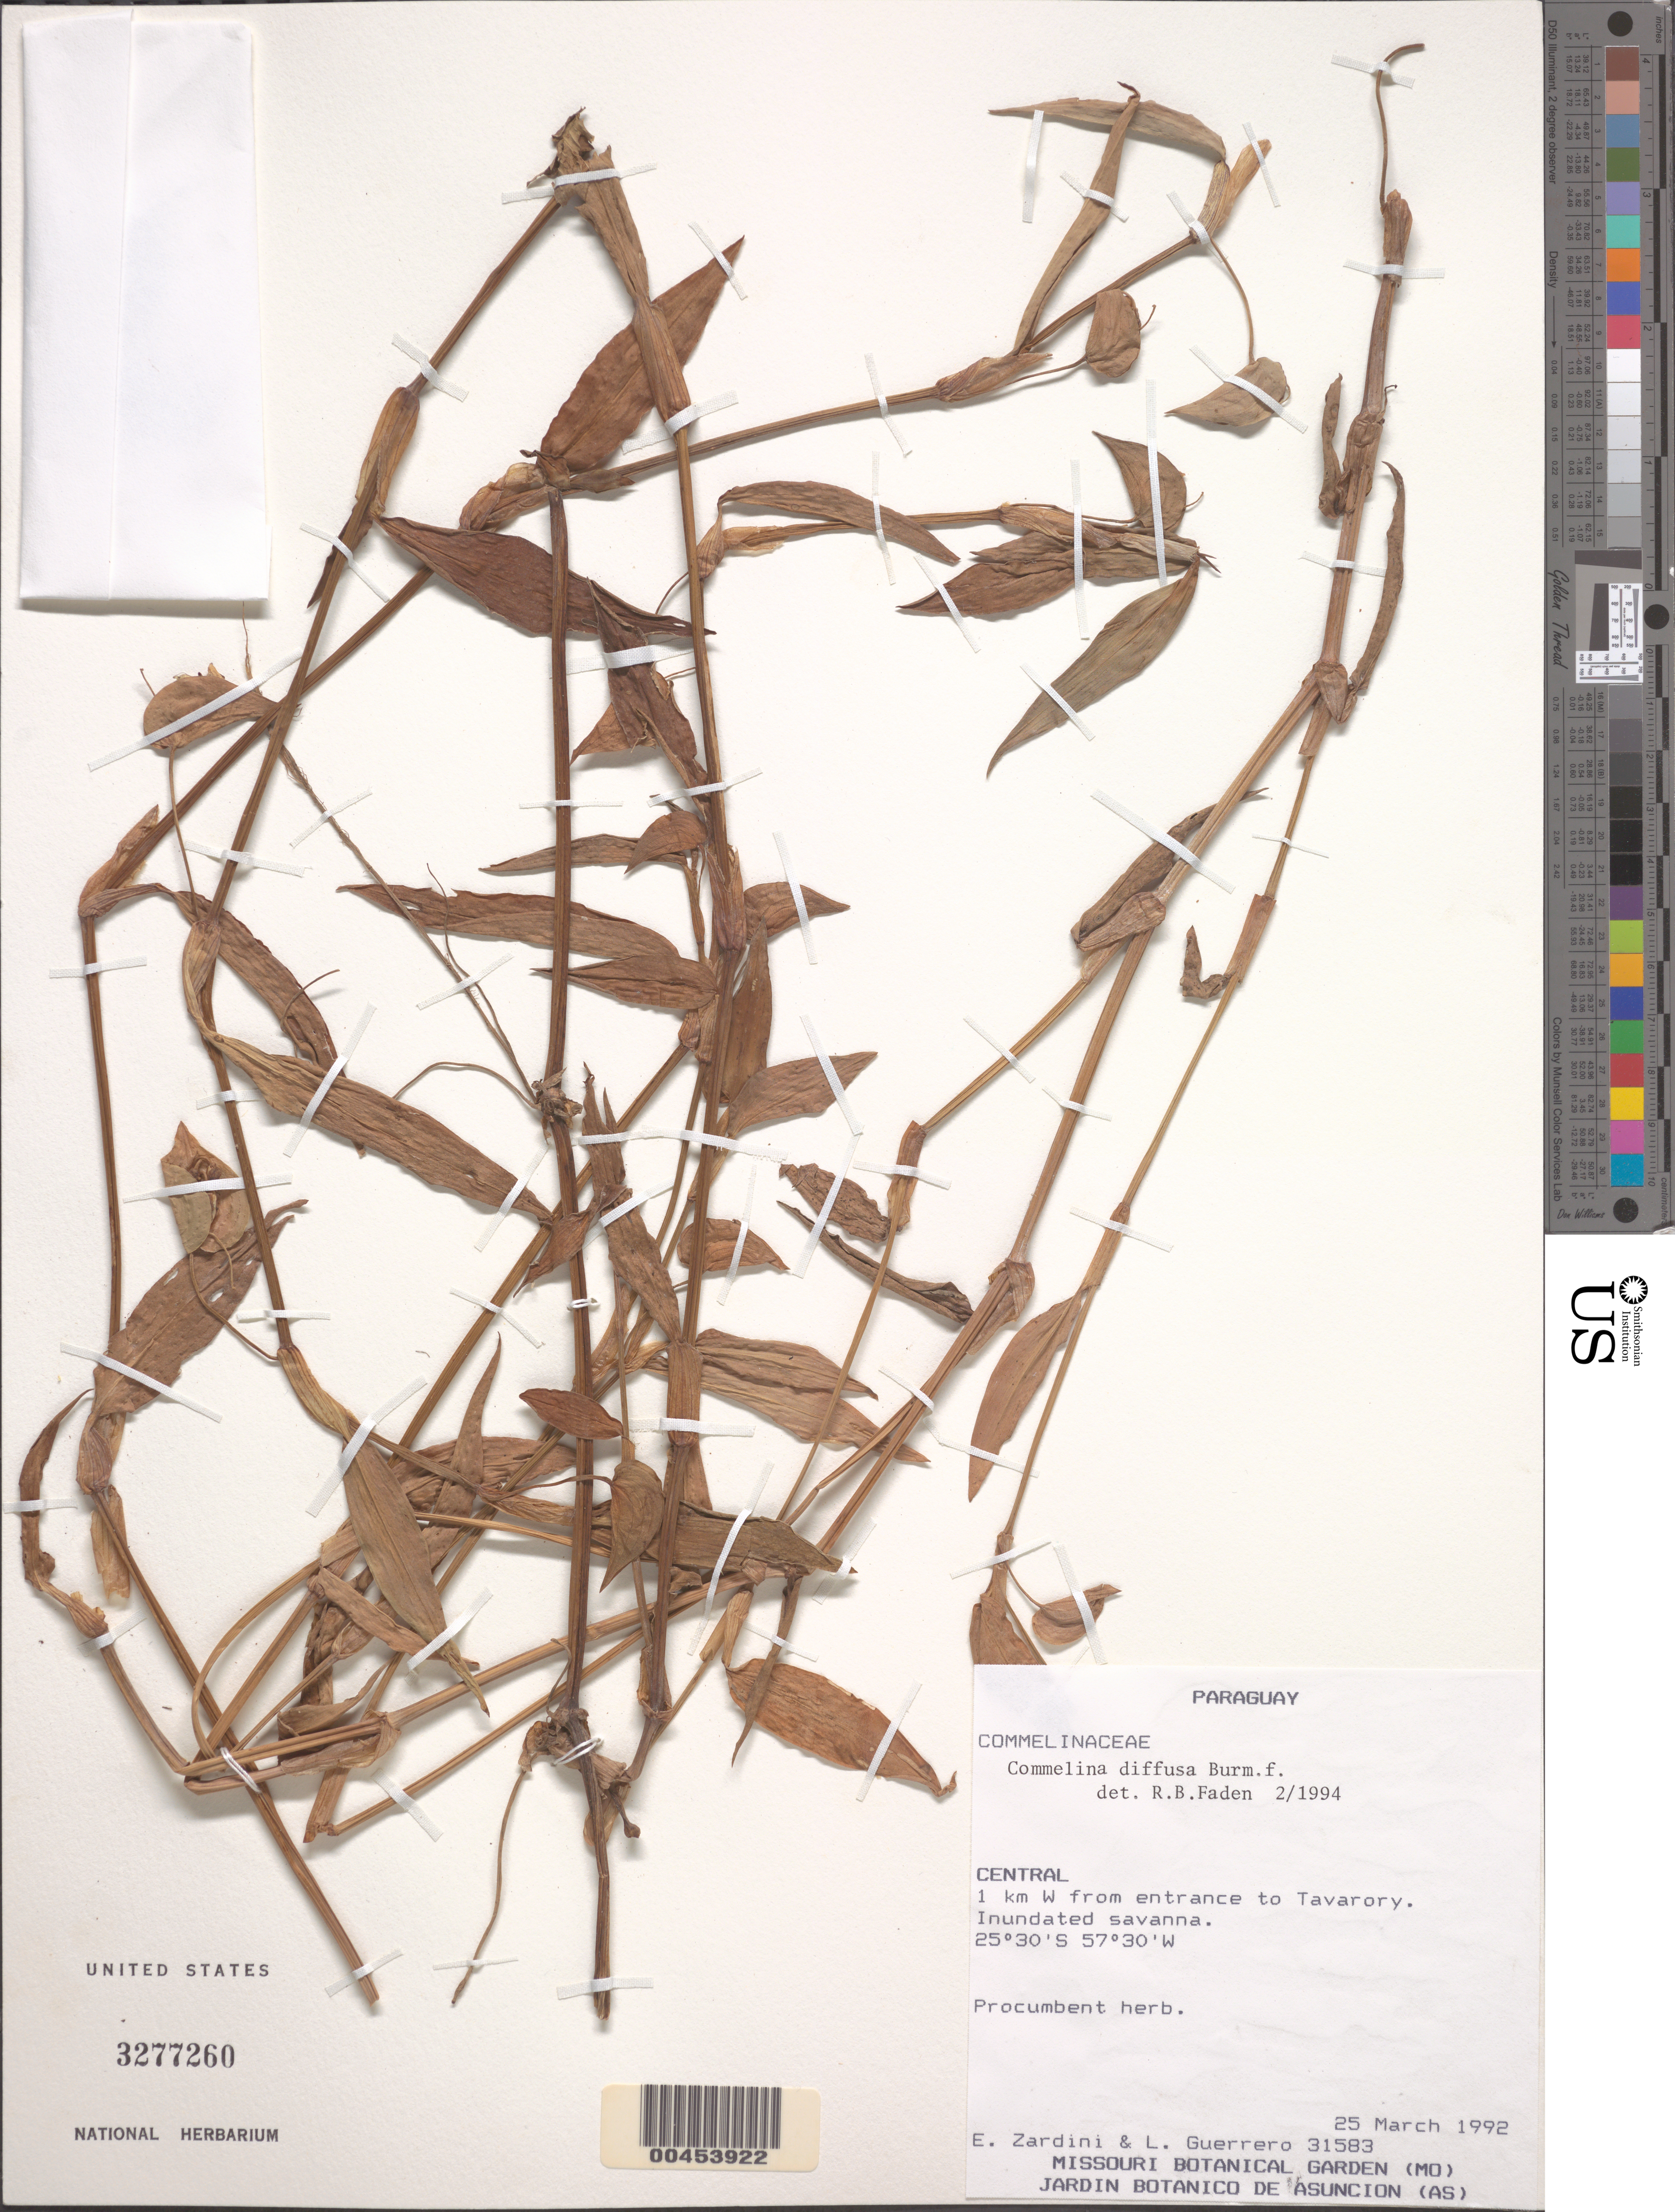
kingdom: Plantae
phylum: Tracheophyta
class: Liliopsida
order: Commelinales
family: Commelinaceae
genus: Commelina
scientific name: Commelina diffusa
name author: Burm. f.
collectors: E. M. Zardini & L. Guerrero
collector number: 21583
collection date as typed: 25 Mar 1992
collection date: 1992-03-25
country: Paraguay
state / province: Central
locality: W of entrance to tavarory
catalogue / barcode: US 3277260